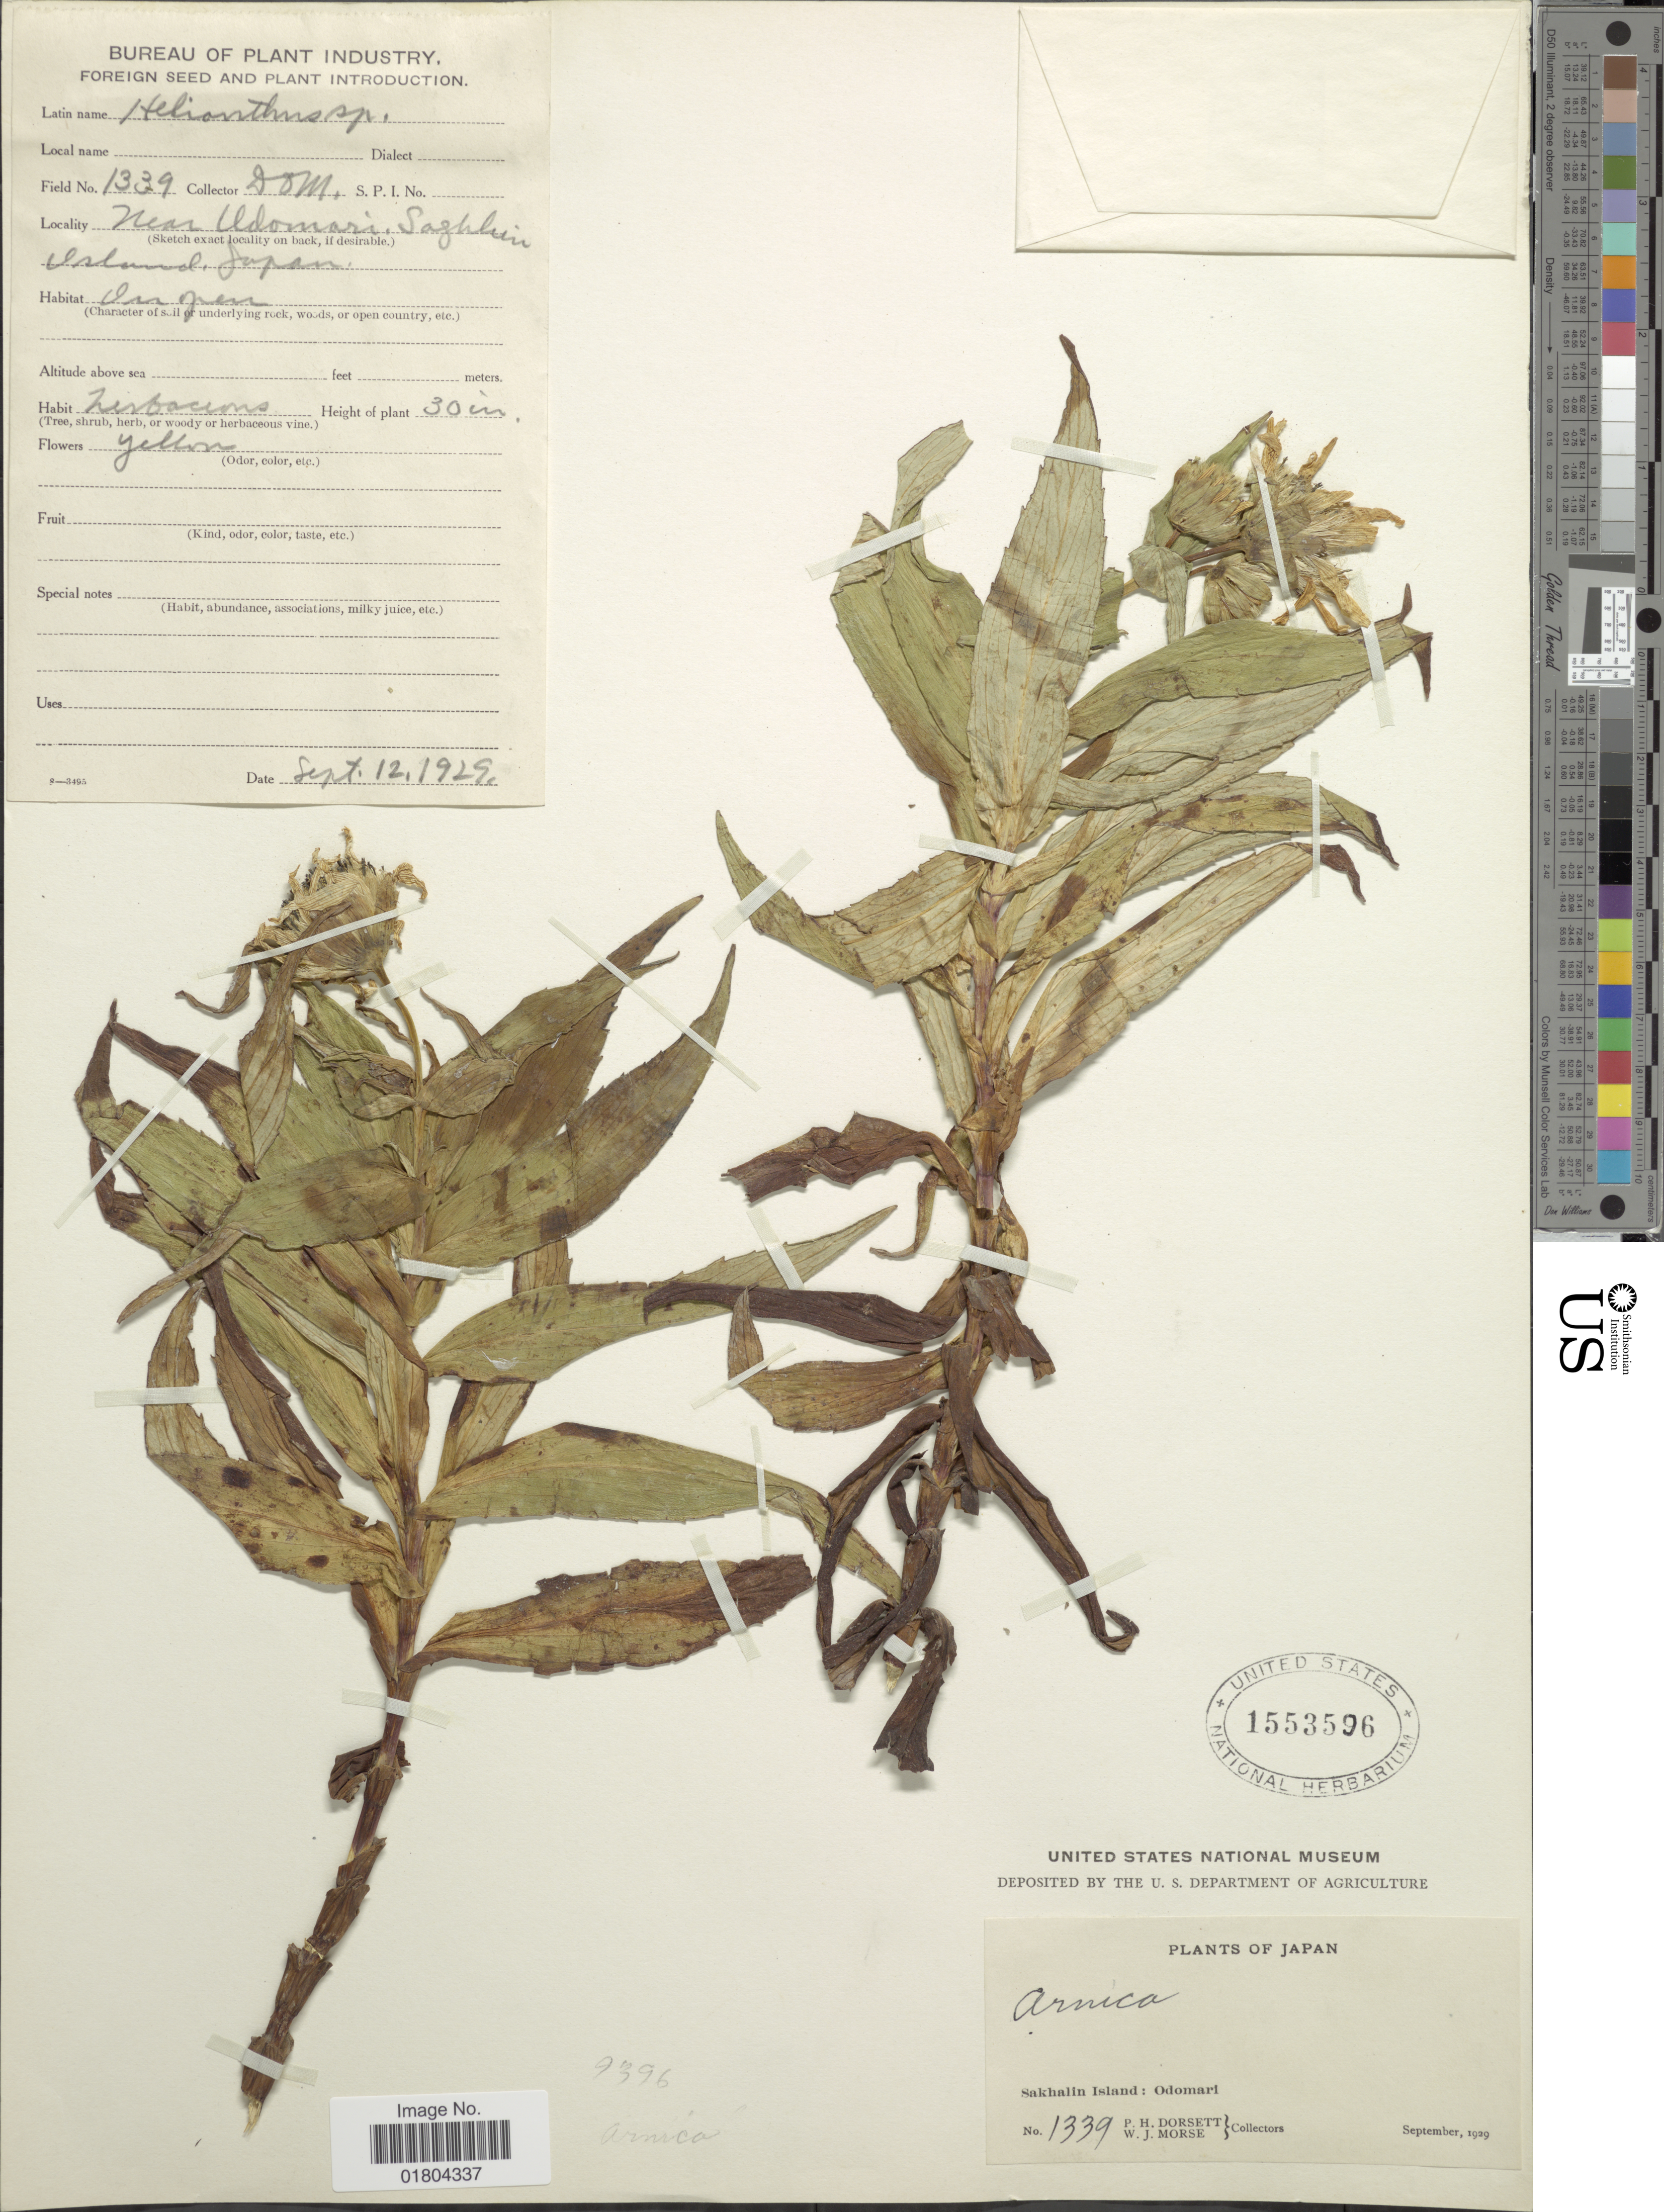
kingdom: Plantae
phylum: Tracheophyta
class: Magnoliopsida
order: Asterales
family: Asteraceae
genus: Arnica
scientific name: Arnica sp.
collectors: P. H. Dorsett & W. J. Morse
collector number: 1339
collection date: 1929-09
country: Japan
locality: Sakhalin Island: Odomari, Near Odomari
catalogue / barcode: US 1553596